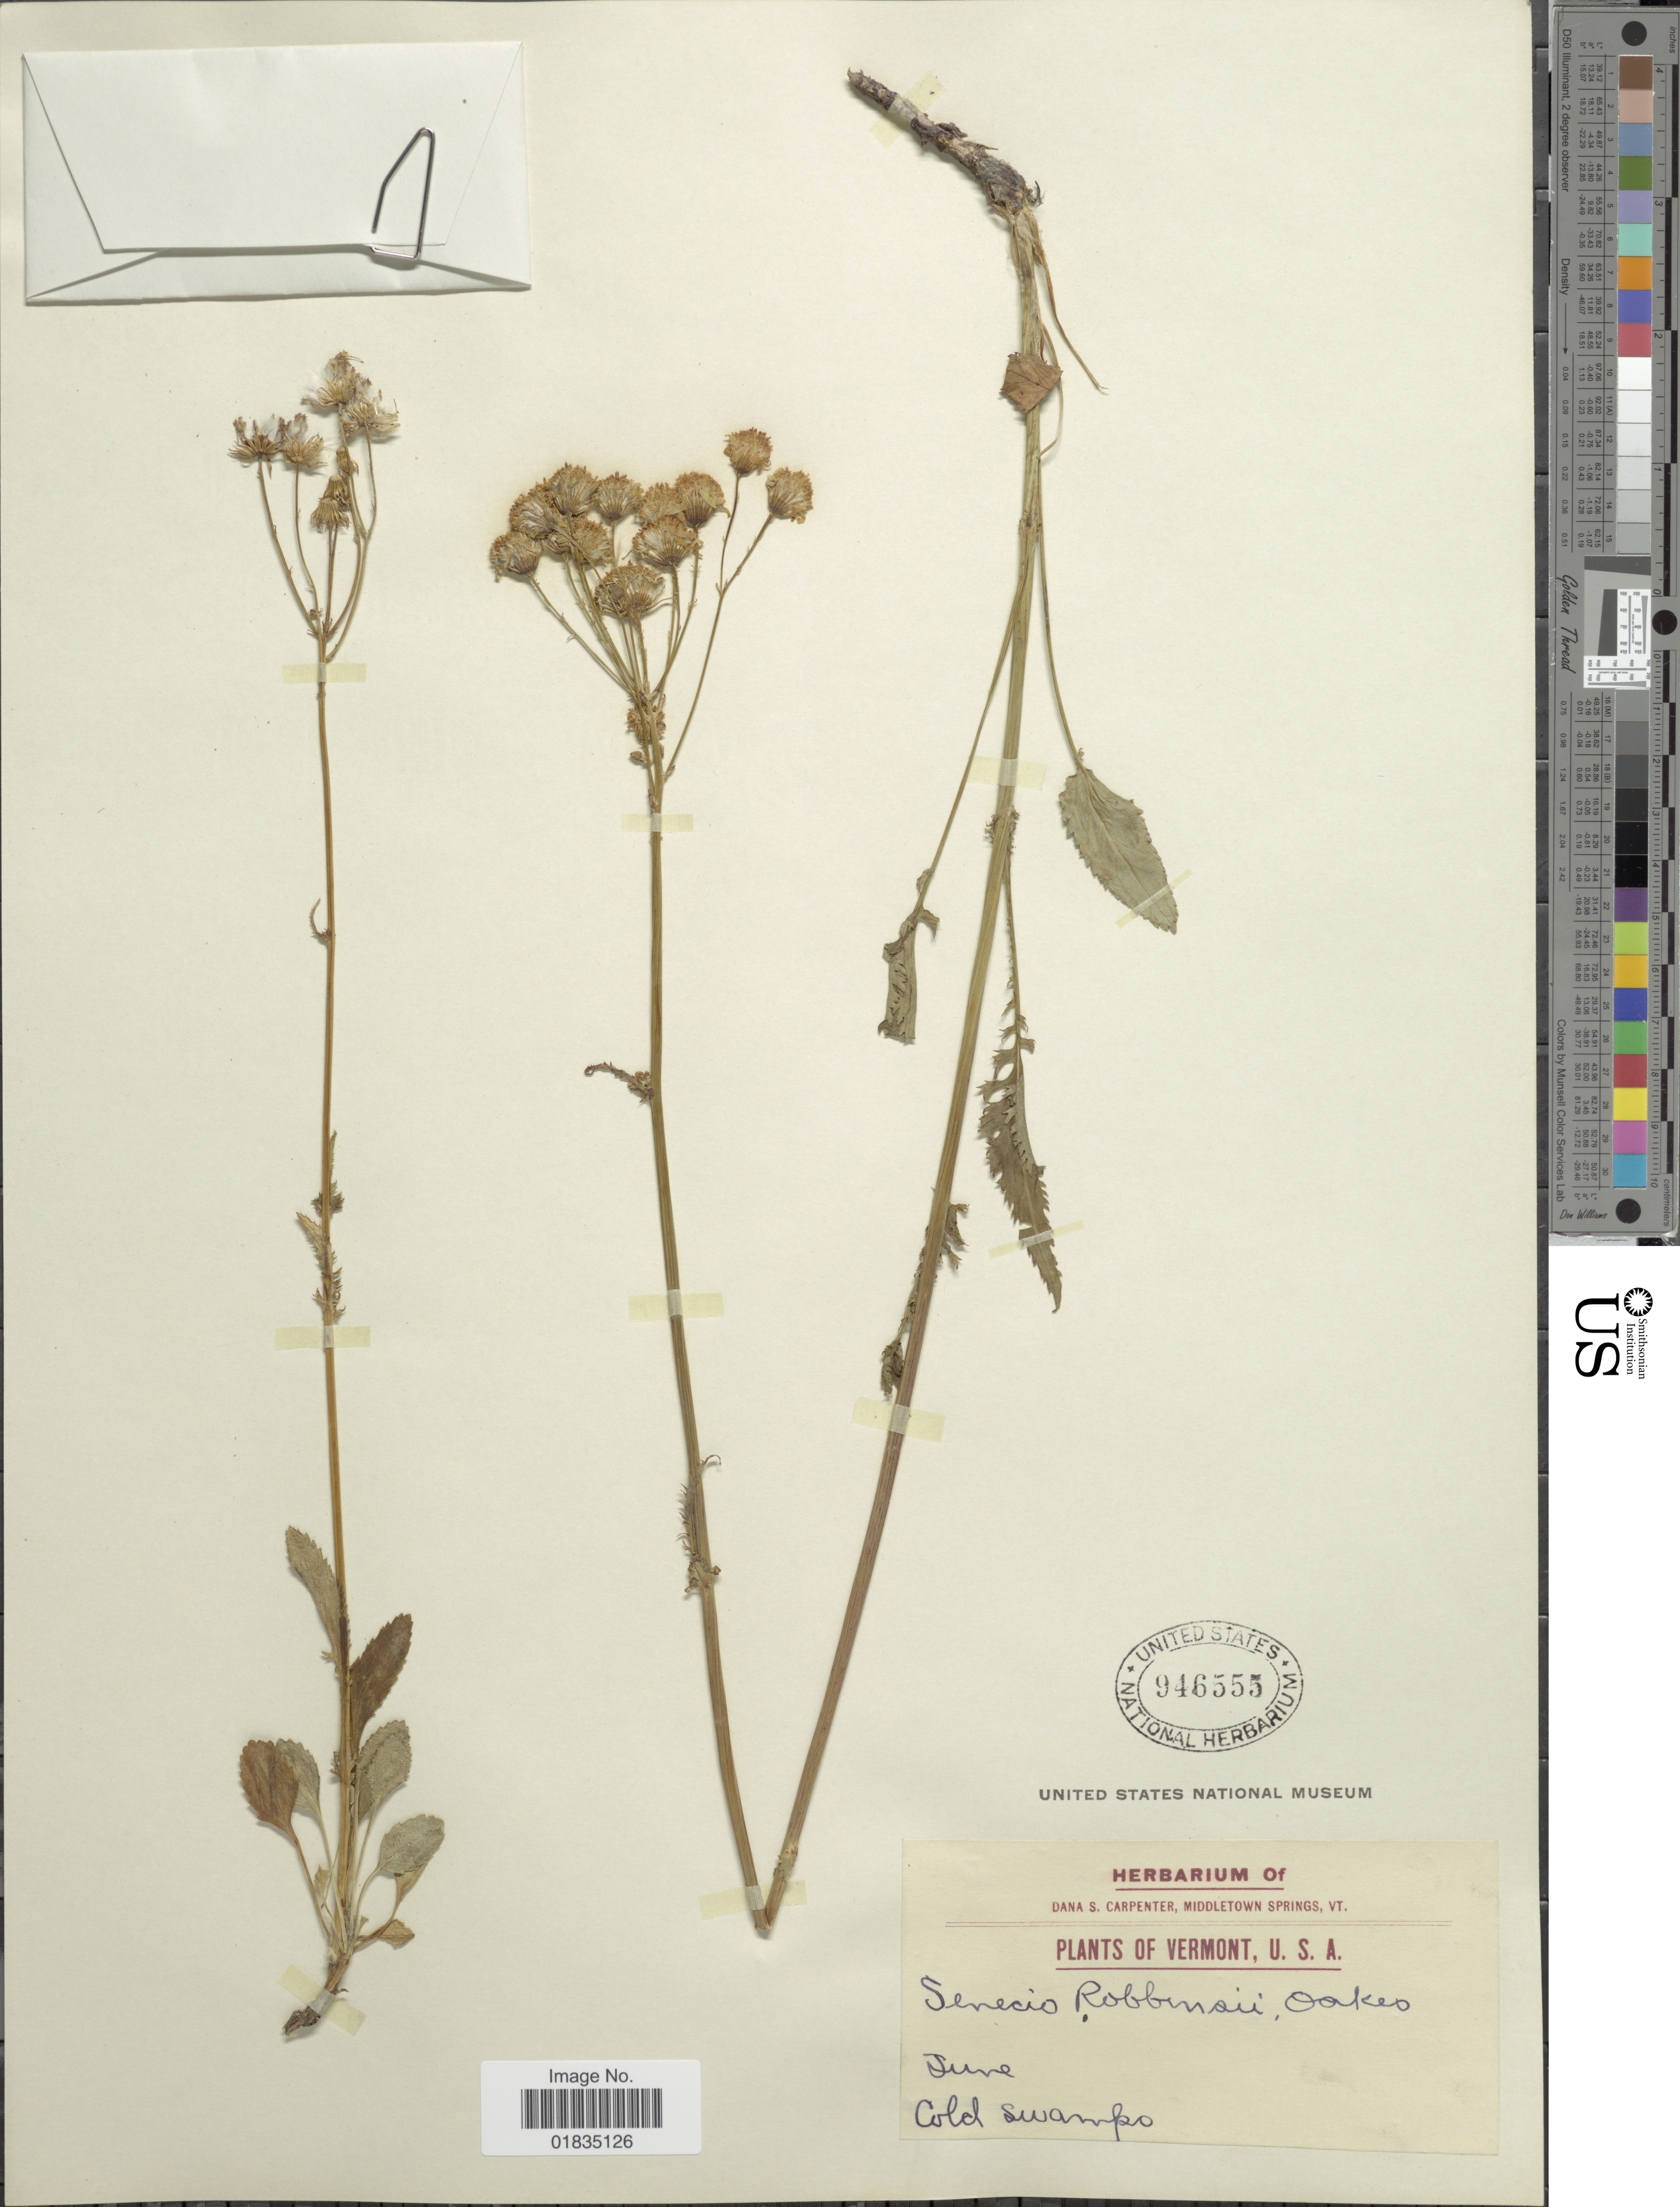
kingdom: Plantae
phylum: Tracheophyta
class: Magnoliopsida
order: Asterales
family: Asteraceae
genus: Packera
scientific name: Packera schweinitziana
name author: (Nutt.) W.A. Weber & Á. Löve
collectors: ex herb. Dana S. Carpenter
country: United States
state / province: Vermont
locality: Cold swamps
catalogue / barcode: US 946555